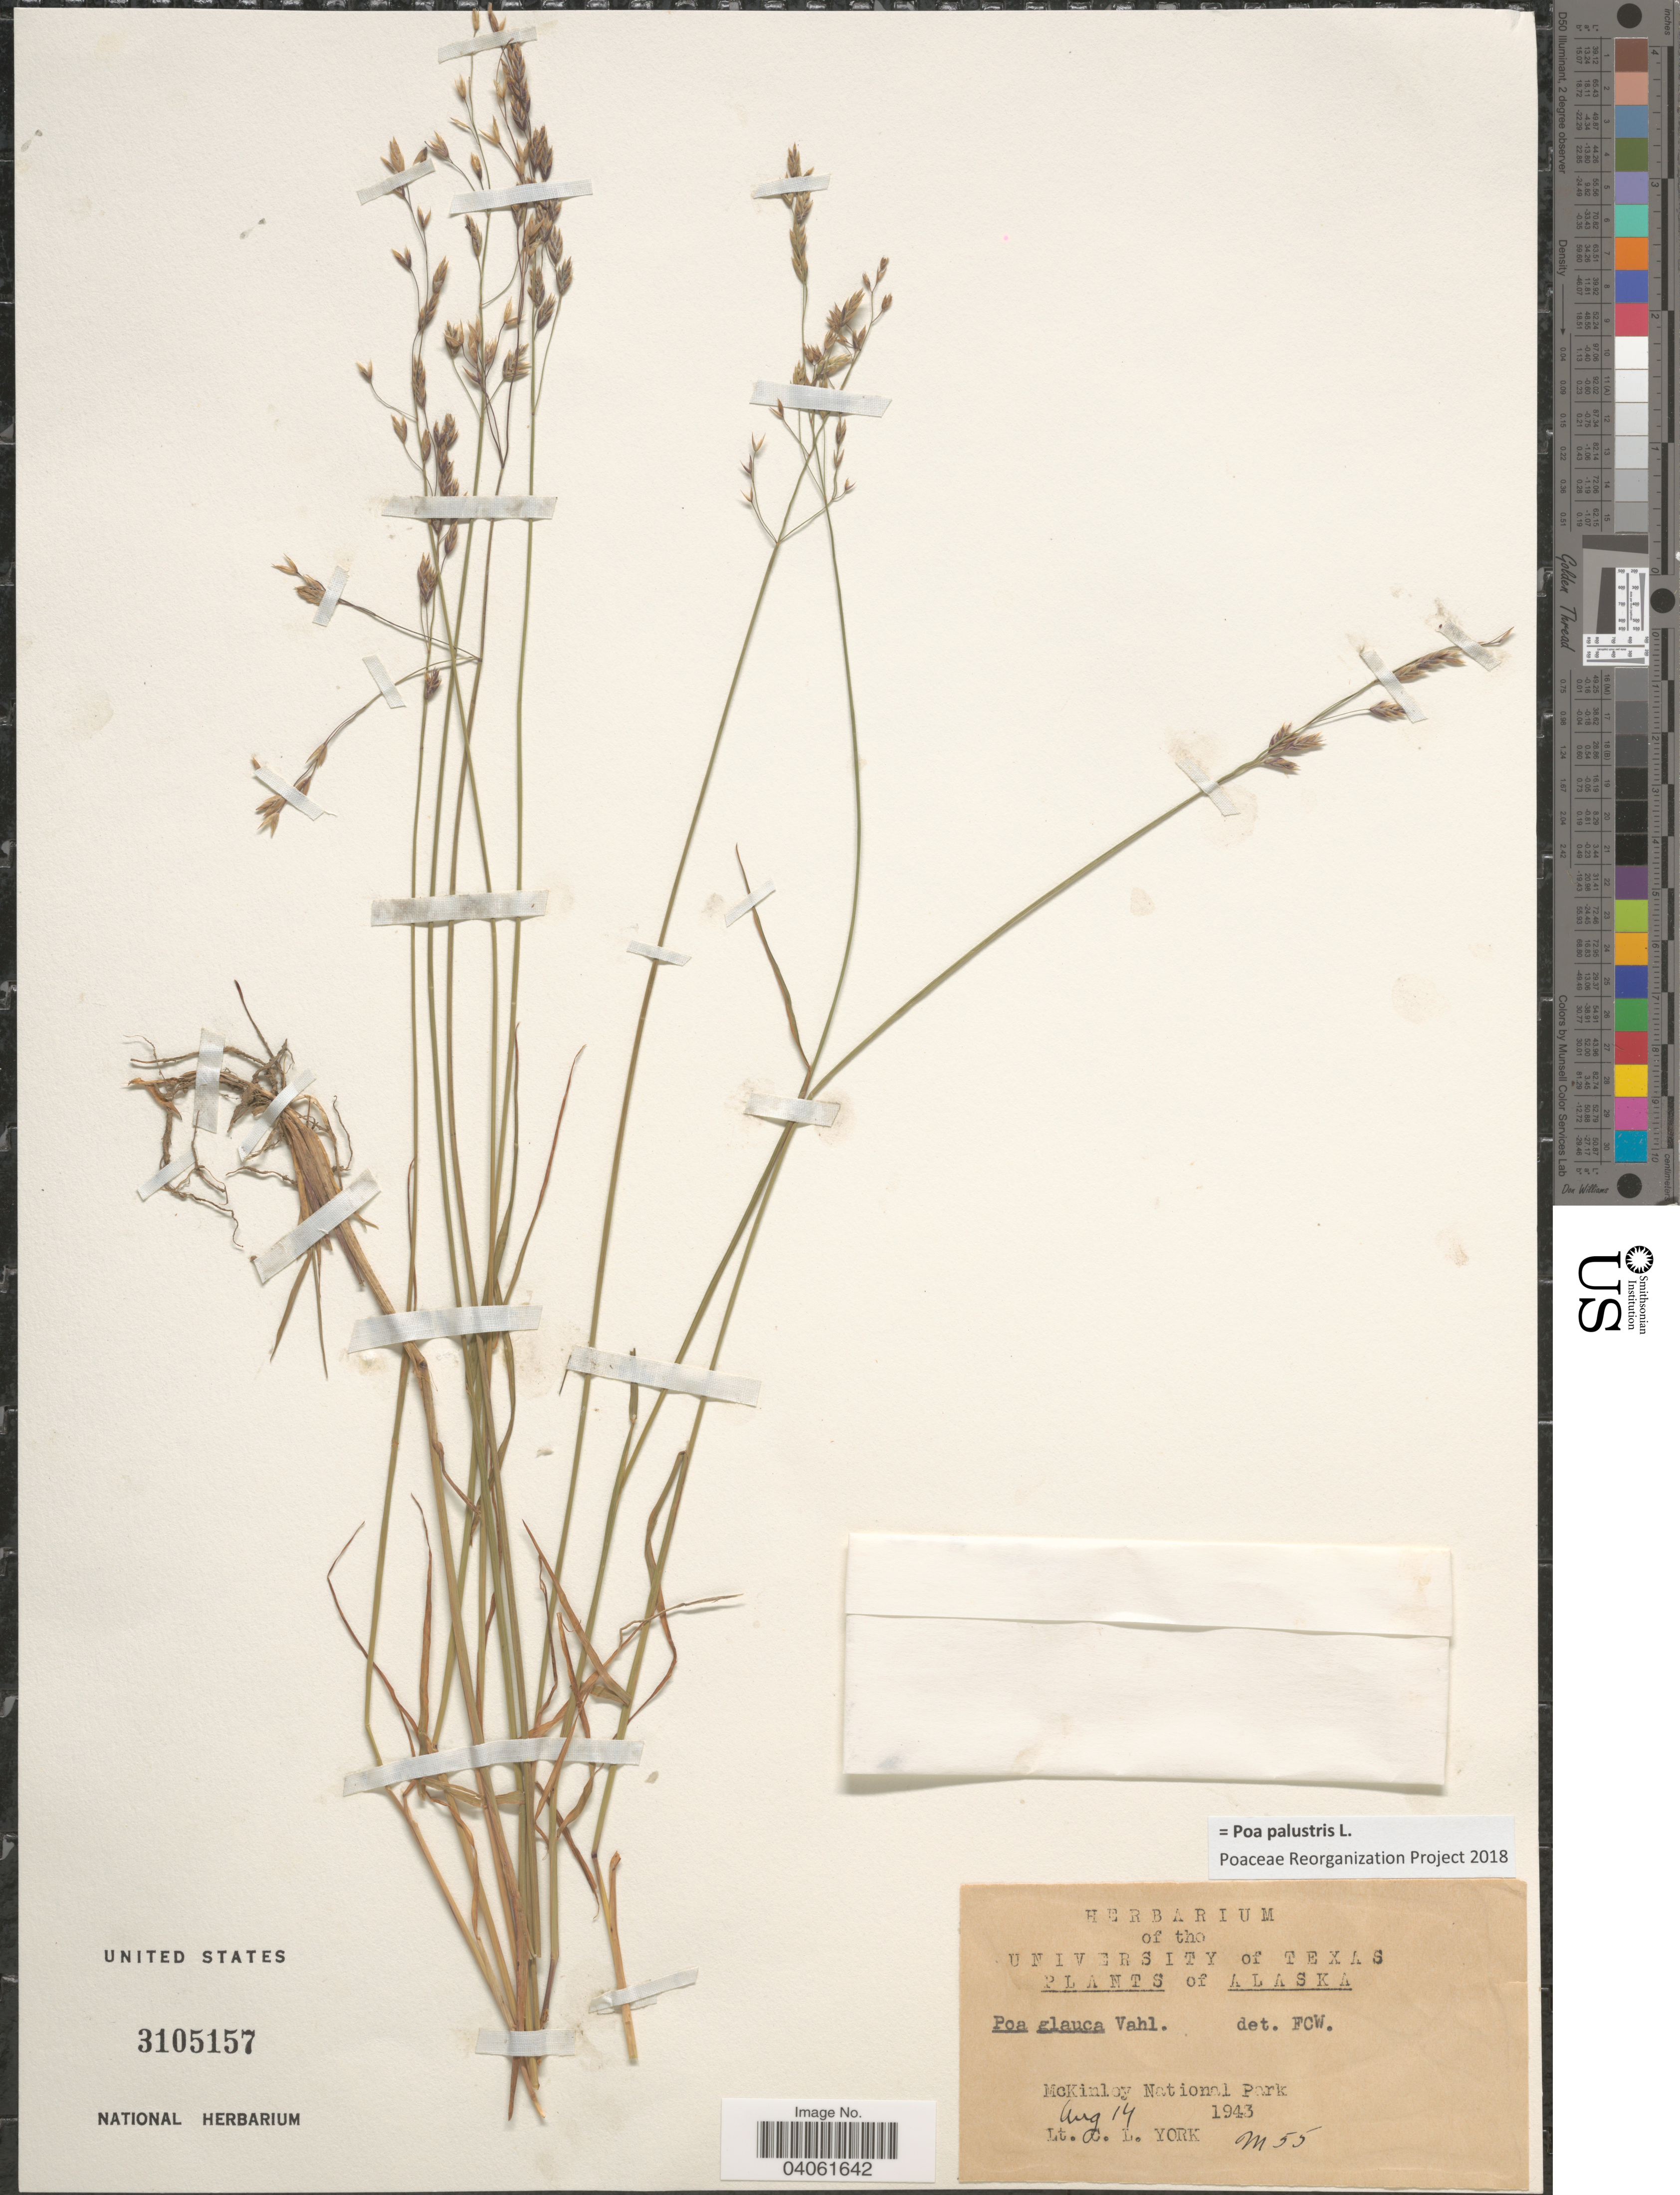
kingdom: Plantae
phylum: Tracheophyta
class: Liliopsida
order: Poales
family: Poaceae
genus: Poa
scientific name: Poa palustris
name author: L.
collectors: C. L. York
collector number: M55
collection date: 1943-08-14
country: United States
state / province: Alaska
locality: McKinley National Park.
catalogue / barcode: US 3105157